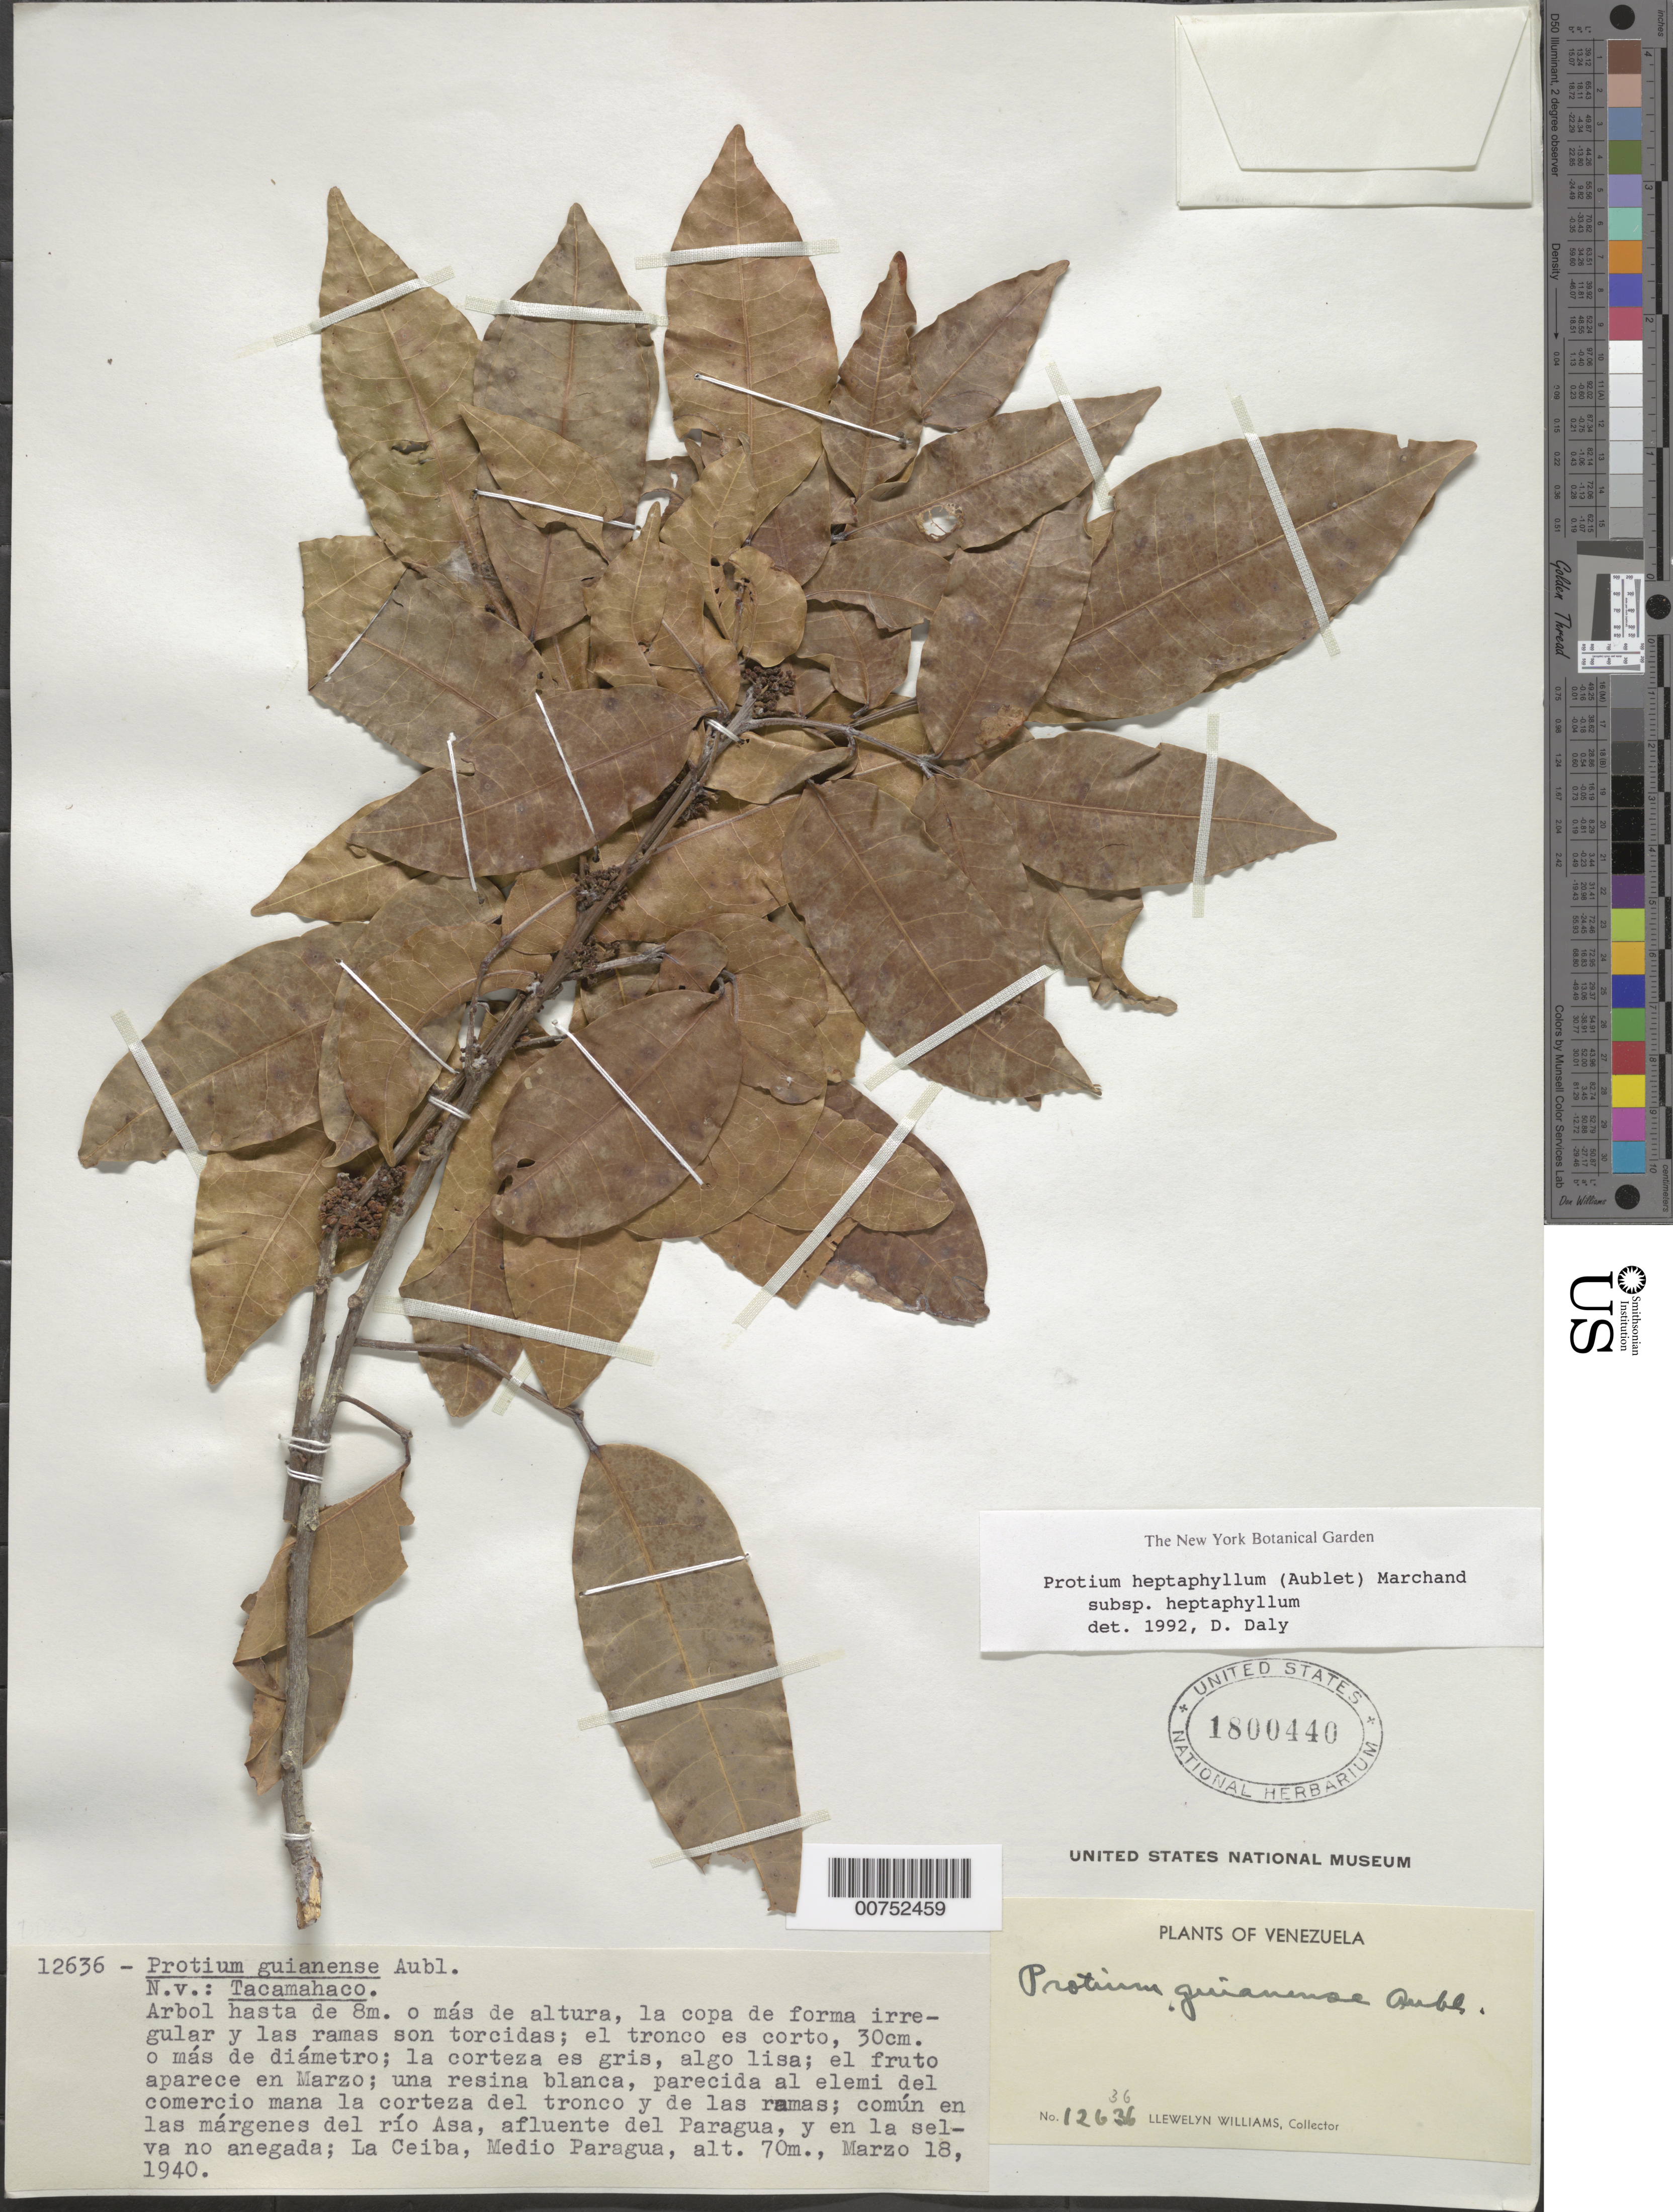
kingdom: Plantae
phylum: Tracheophyta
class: Magnoliopsida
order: Sapindales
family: Burseraceae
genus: Protium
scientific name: Protium heptaphyllum subsp. heptaphyllum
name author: (Aubl.) Marchand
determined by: Daly, D. C.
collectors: Ll. Williams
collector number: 12636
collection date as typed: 18-Mar-40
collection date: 1940-03-18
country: Venezuela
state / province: Bolívar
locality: La Ceiba, Medio Paragua; Río Asa, afl. del Paragua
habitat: Río Asa, común en las margenes; y en la selva no anegado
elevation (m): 70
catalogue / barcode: US 1800440